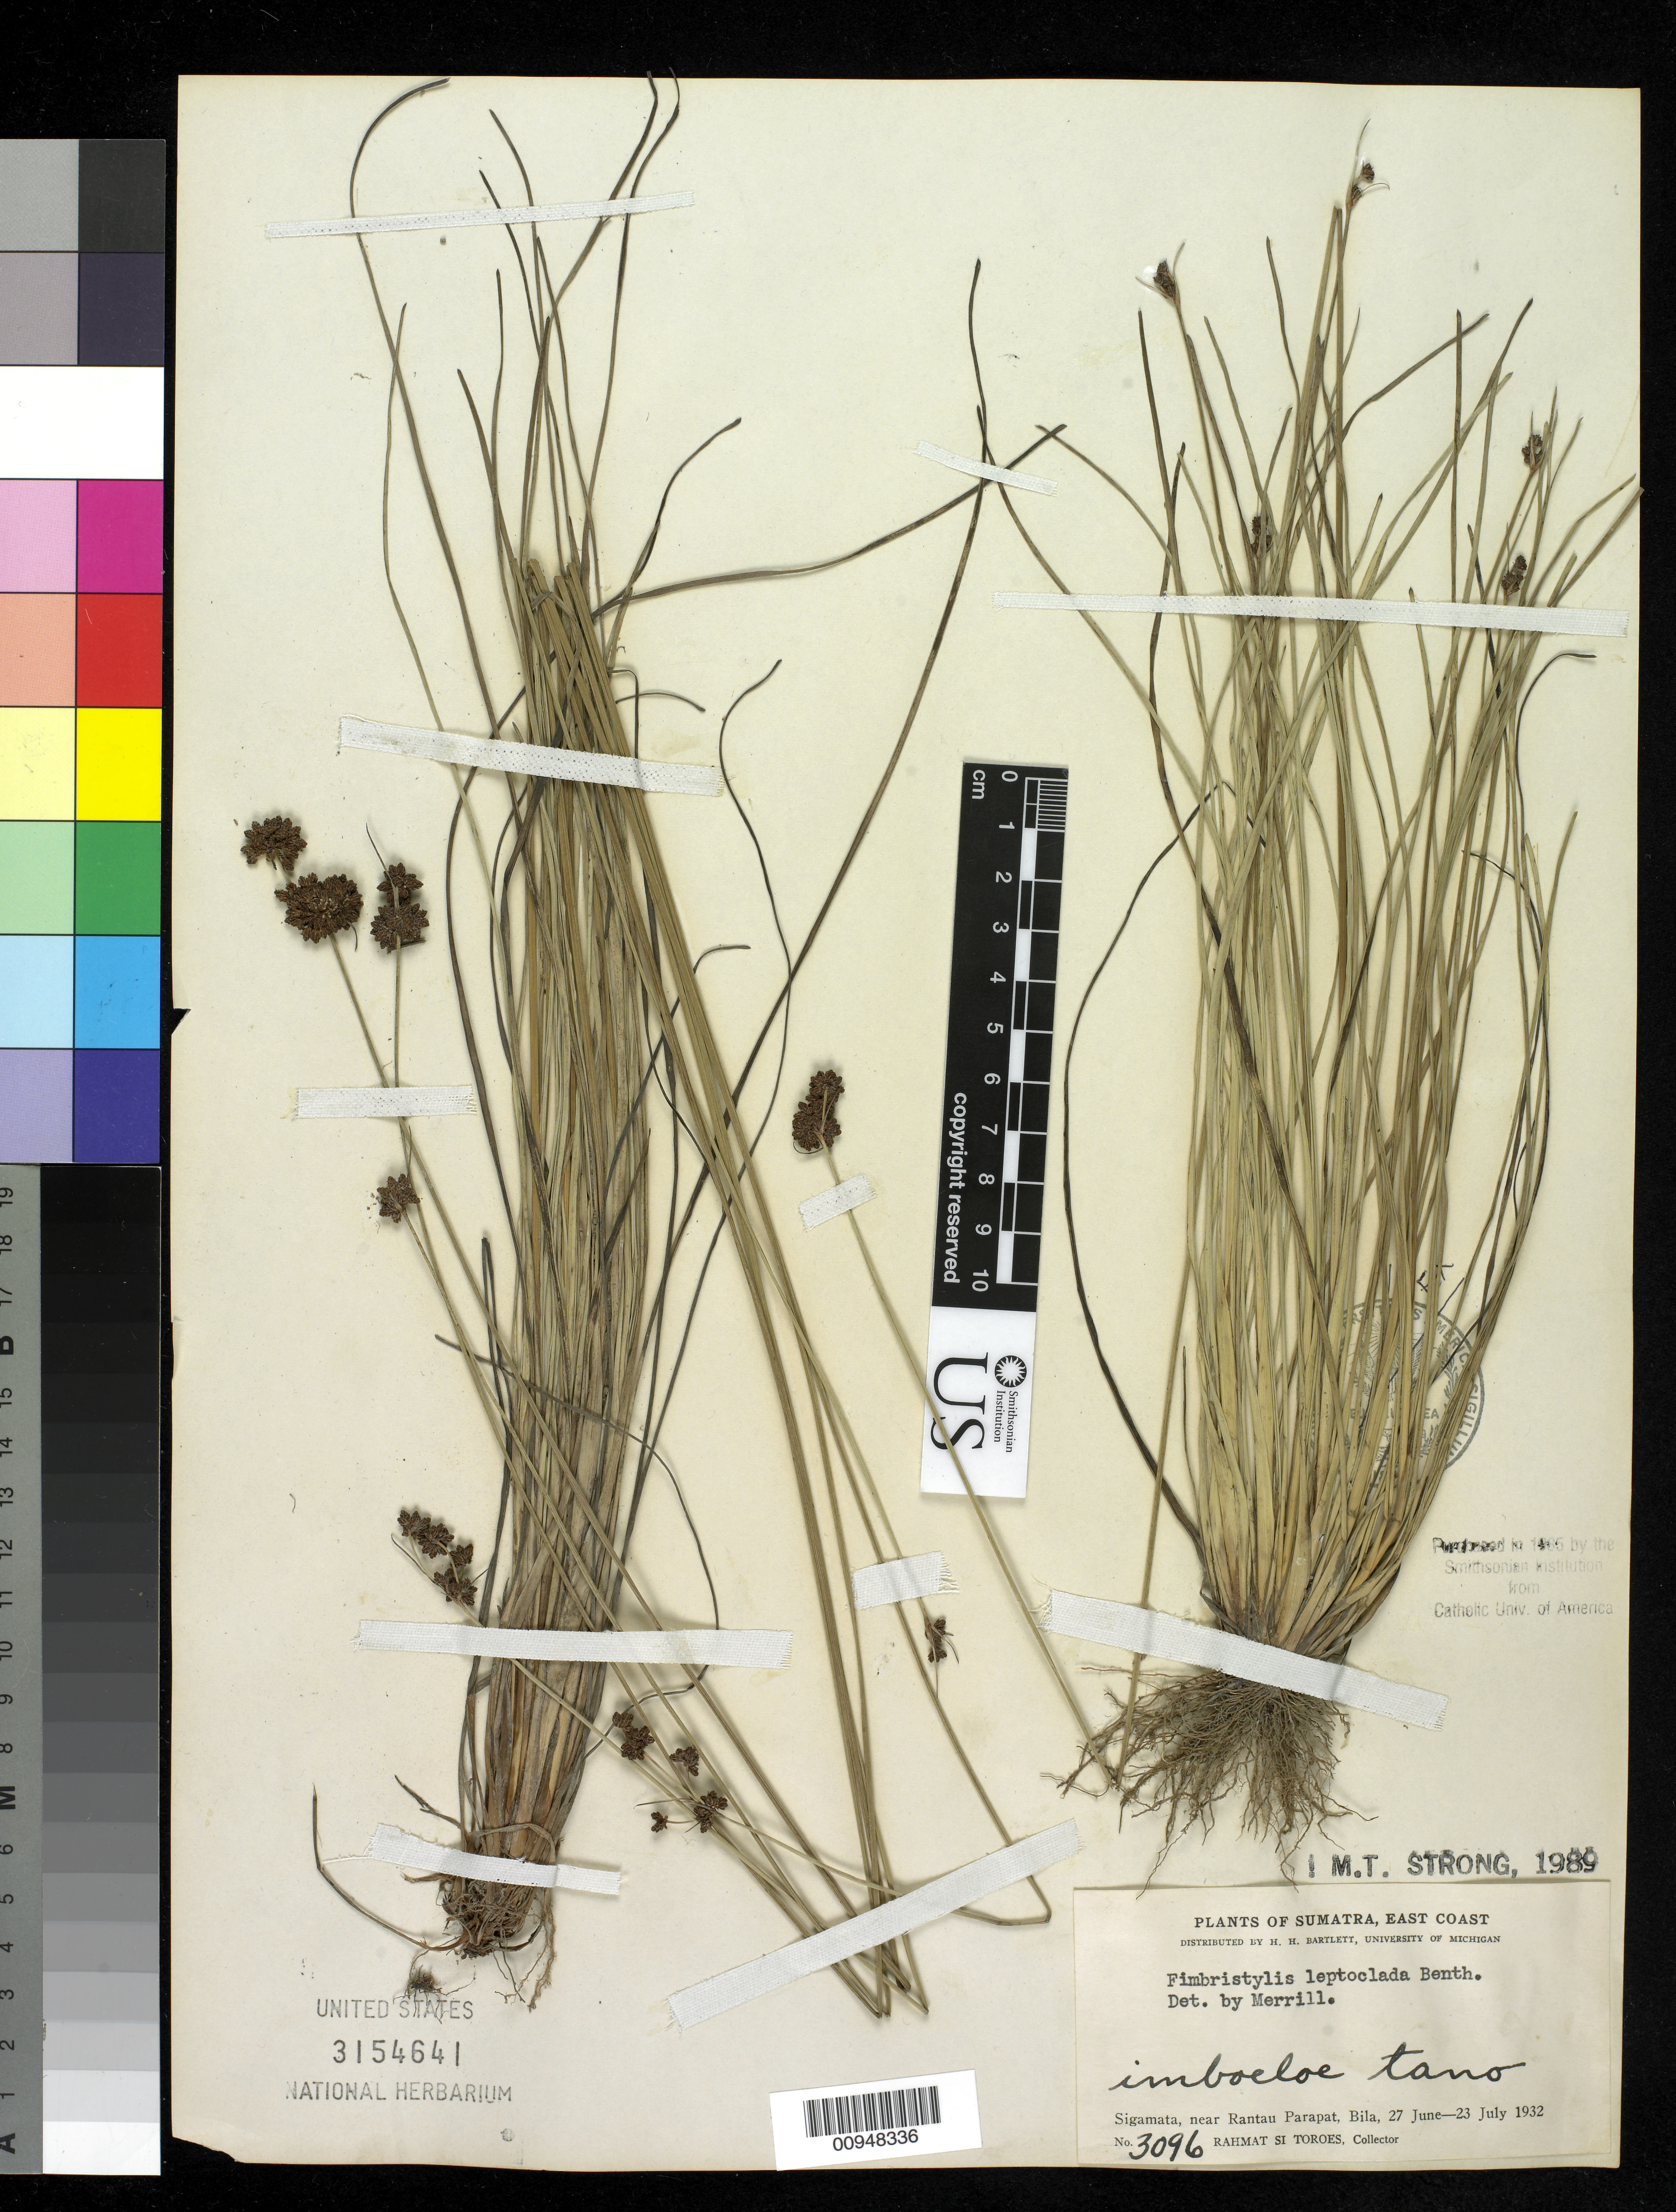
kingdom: Plantae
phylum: Tracheophyta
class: Liliopsida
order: Poales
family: Cyperaceae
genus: Fimbristylis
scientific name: Fimbristylis leptoclada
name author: Benth.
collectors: Rahmat Si Boeea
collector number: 3096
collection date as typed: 27 Jun 1932 to 23 Jul 1932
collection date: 1932-06-27/1932-07-23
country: Indonesia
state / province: Sumatra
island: Sumatra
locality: Sigamata, near Rantau Parapat, Bila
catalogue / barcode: US 3154641